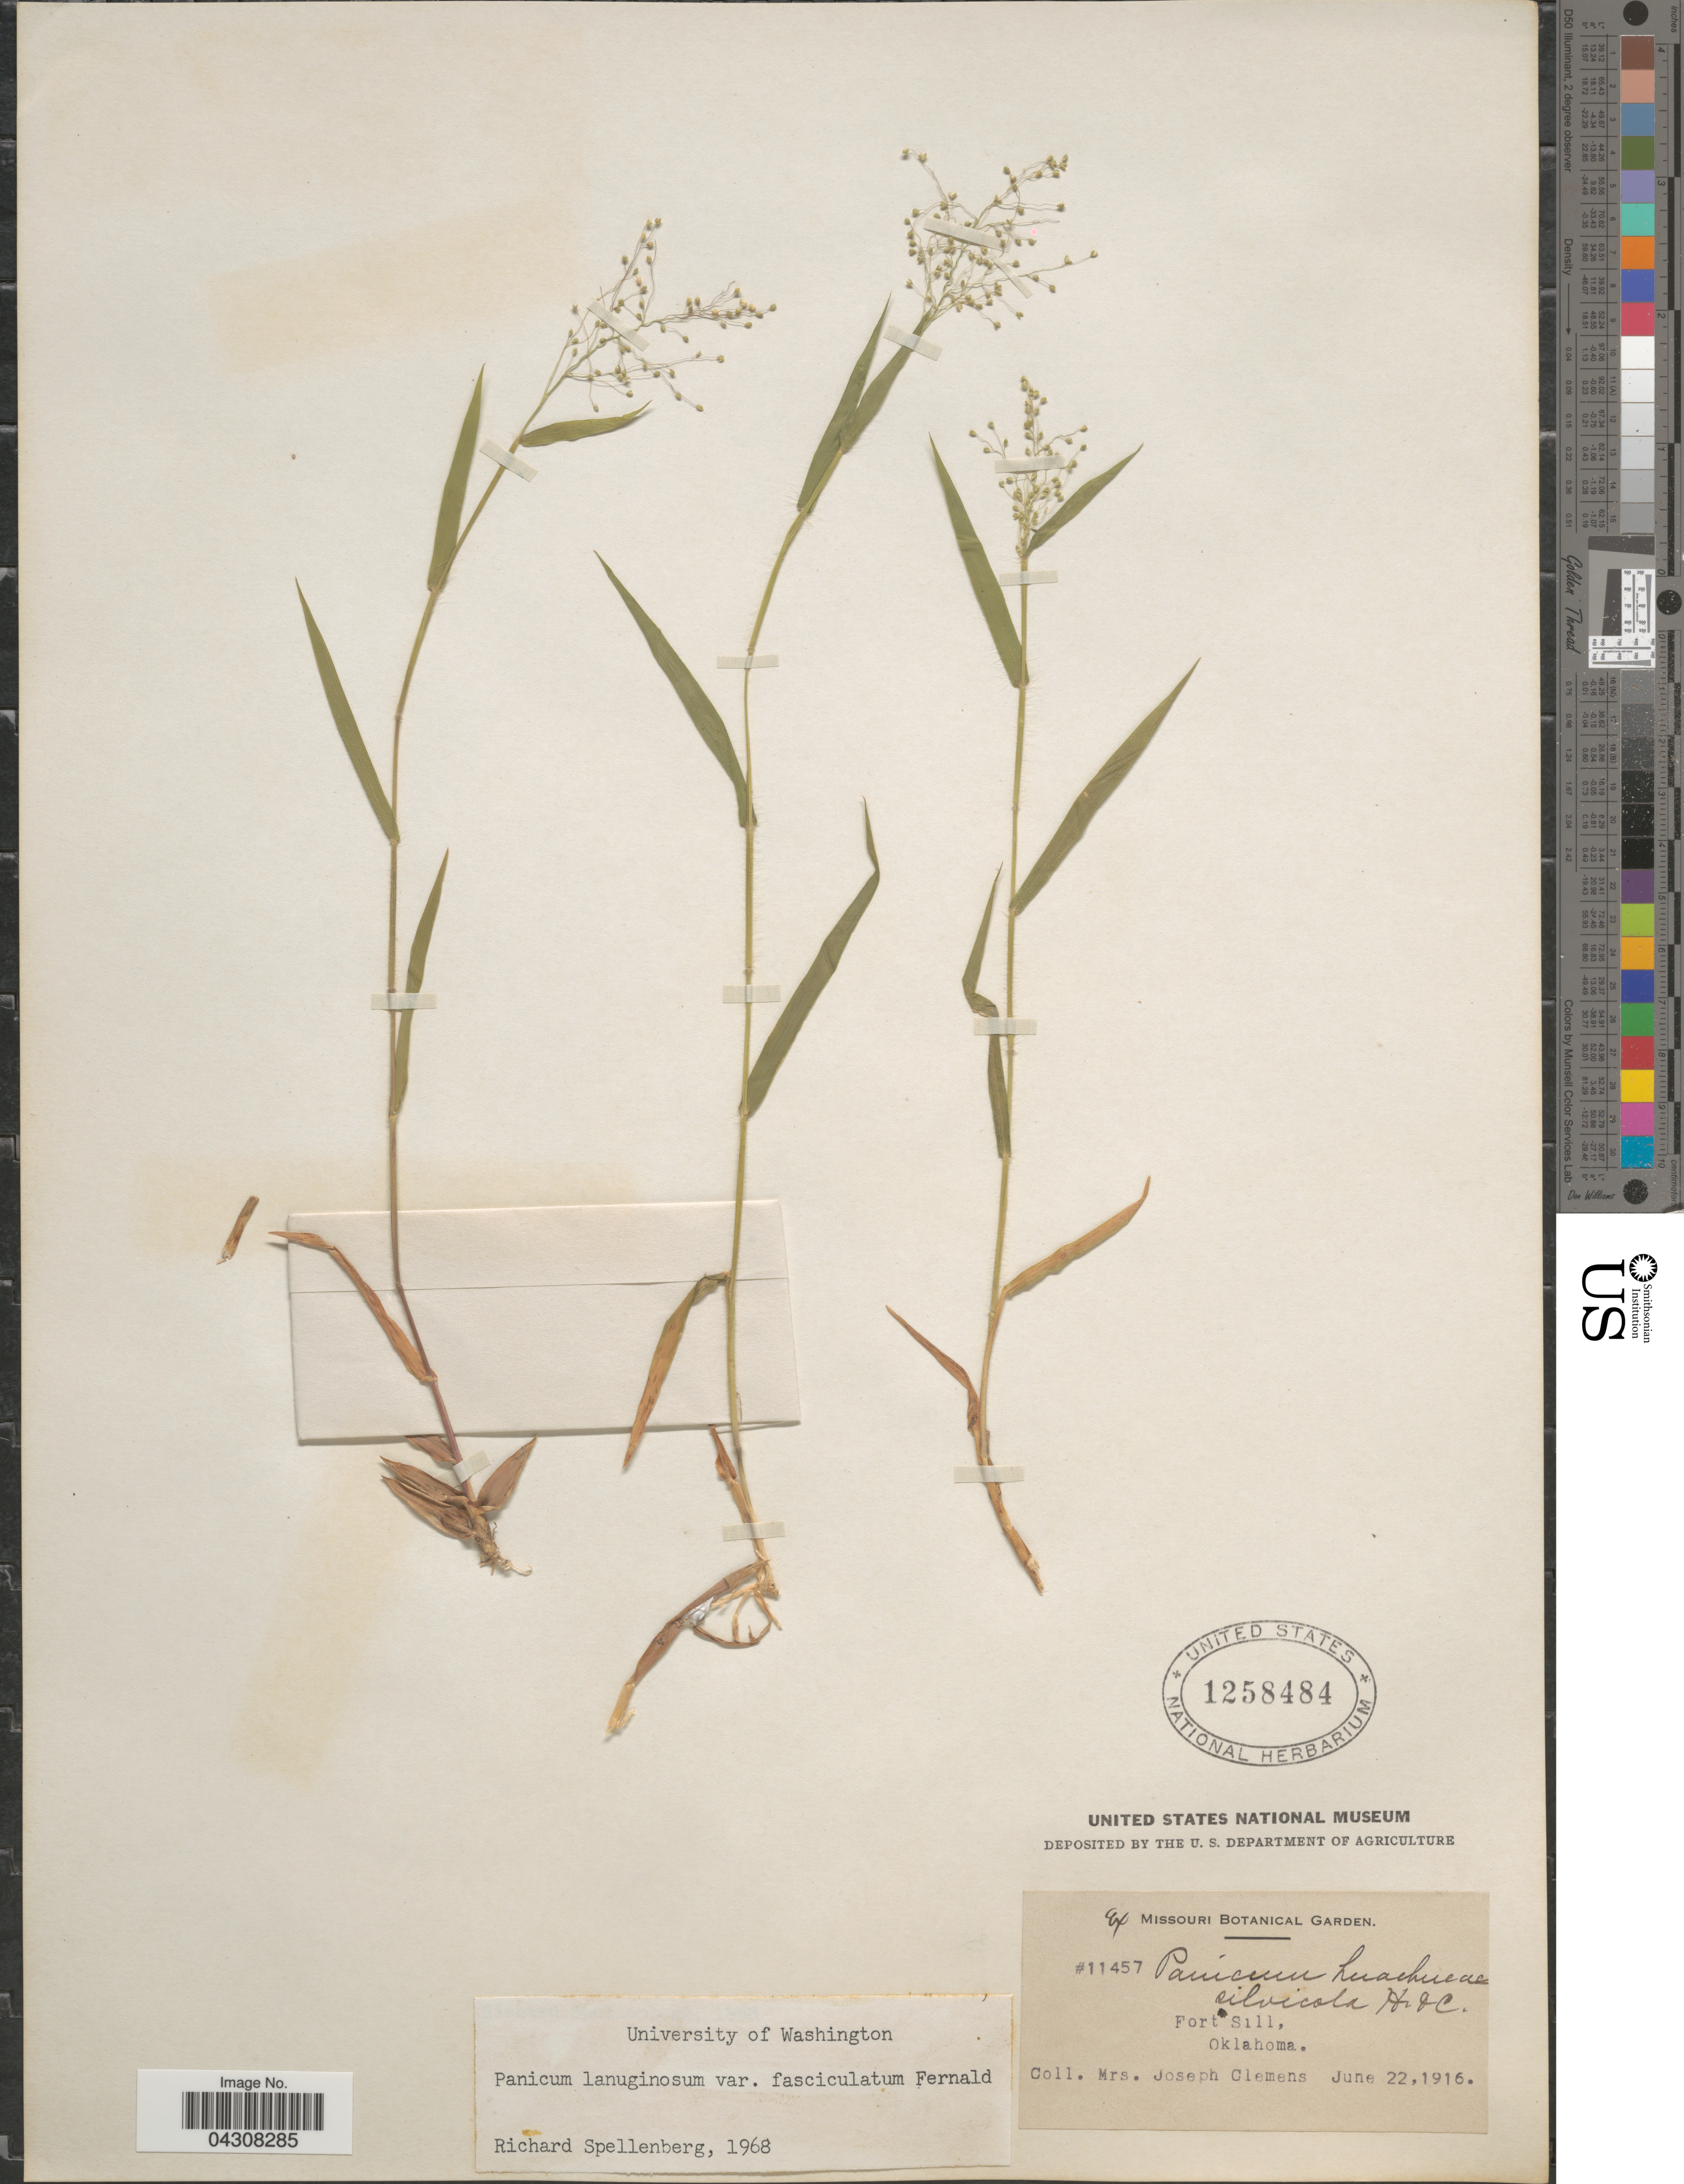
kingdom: Plantae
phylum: Tracheophyta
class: Liliopsida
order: Poales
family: Poaceae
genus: Dichanthelium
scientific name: Dichanthelium acuminatum var. acuminatum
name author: (Sw.) Gould & C.A. Clark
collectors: J. Clemens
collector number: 11457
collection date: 1916-06-22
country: United States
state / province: Oklahoma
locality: Fort Sill.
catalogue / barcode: US 1258484